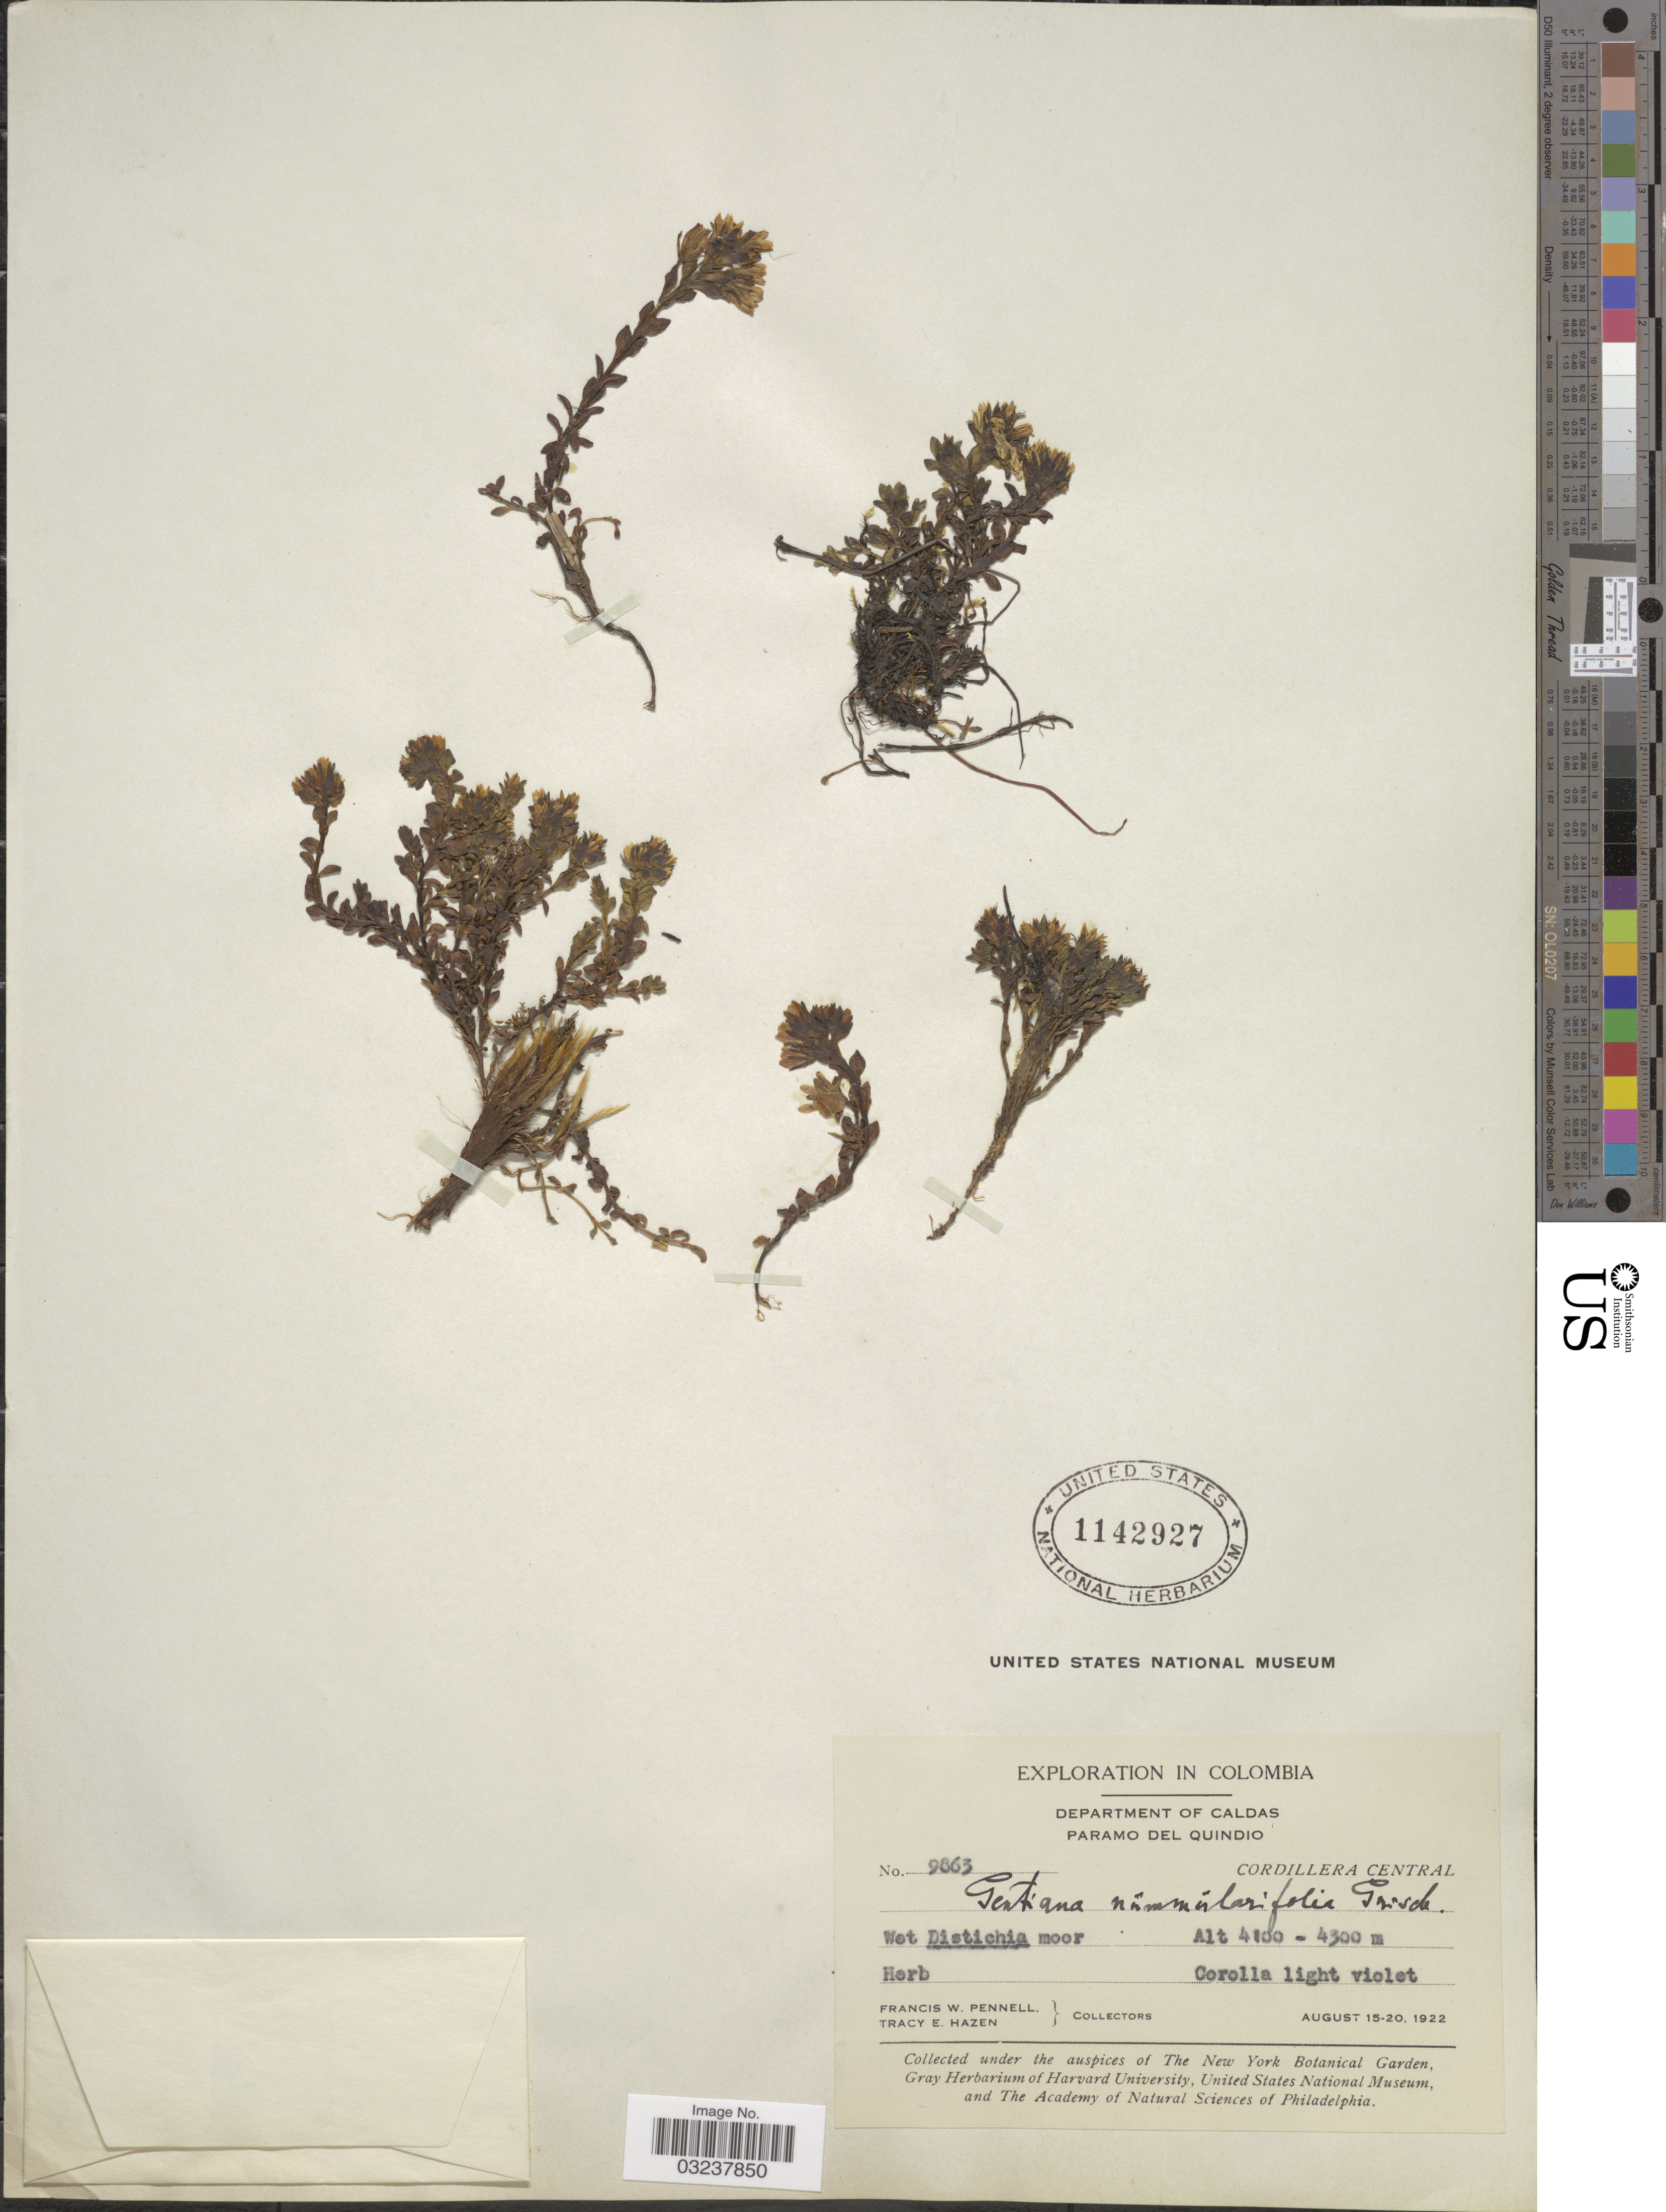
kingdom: Plantae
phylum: Tracheophyta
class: Magnoliopsida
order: Gentianales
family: Gentianaceae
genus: Gentianella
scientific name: Gentianella nummularifolia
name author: (Griseb.) Fabris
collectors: F. W. Pennell & T. E. Hazen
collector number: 9863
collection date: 1922-08-15/1922-08-20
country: Colombia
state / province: Caldas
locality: Department of Caldas, Paramo del Quindio, Cordillera Central.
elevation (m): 4100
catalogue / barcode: US 1142927